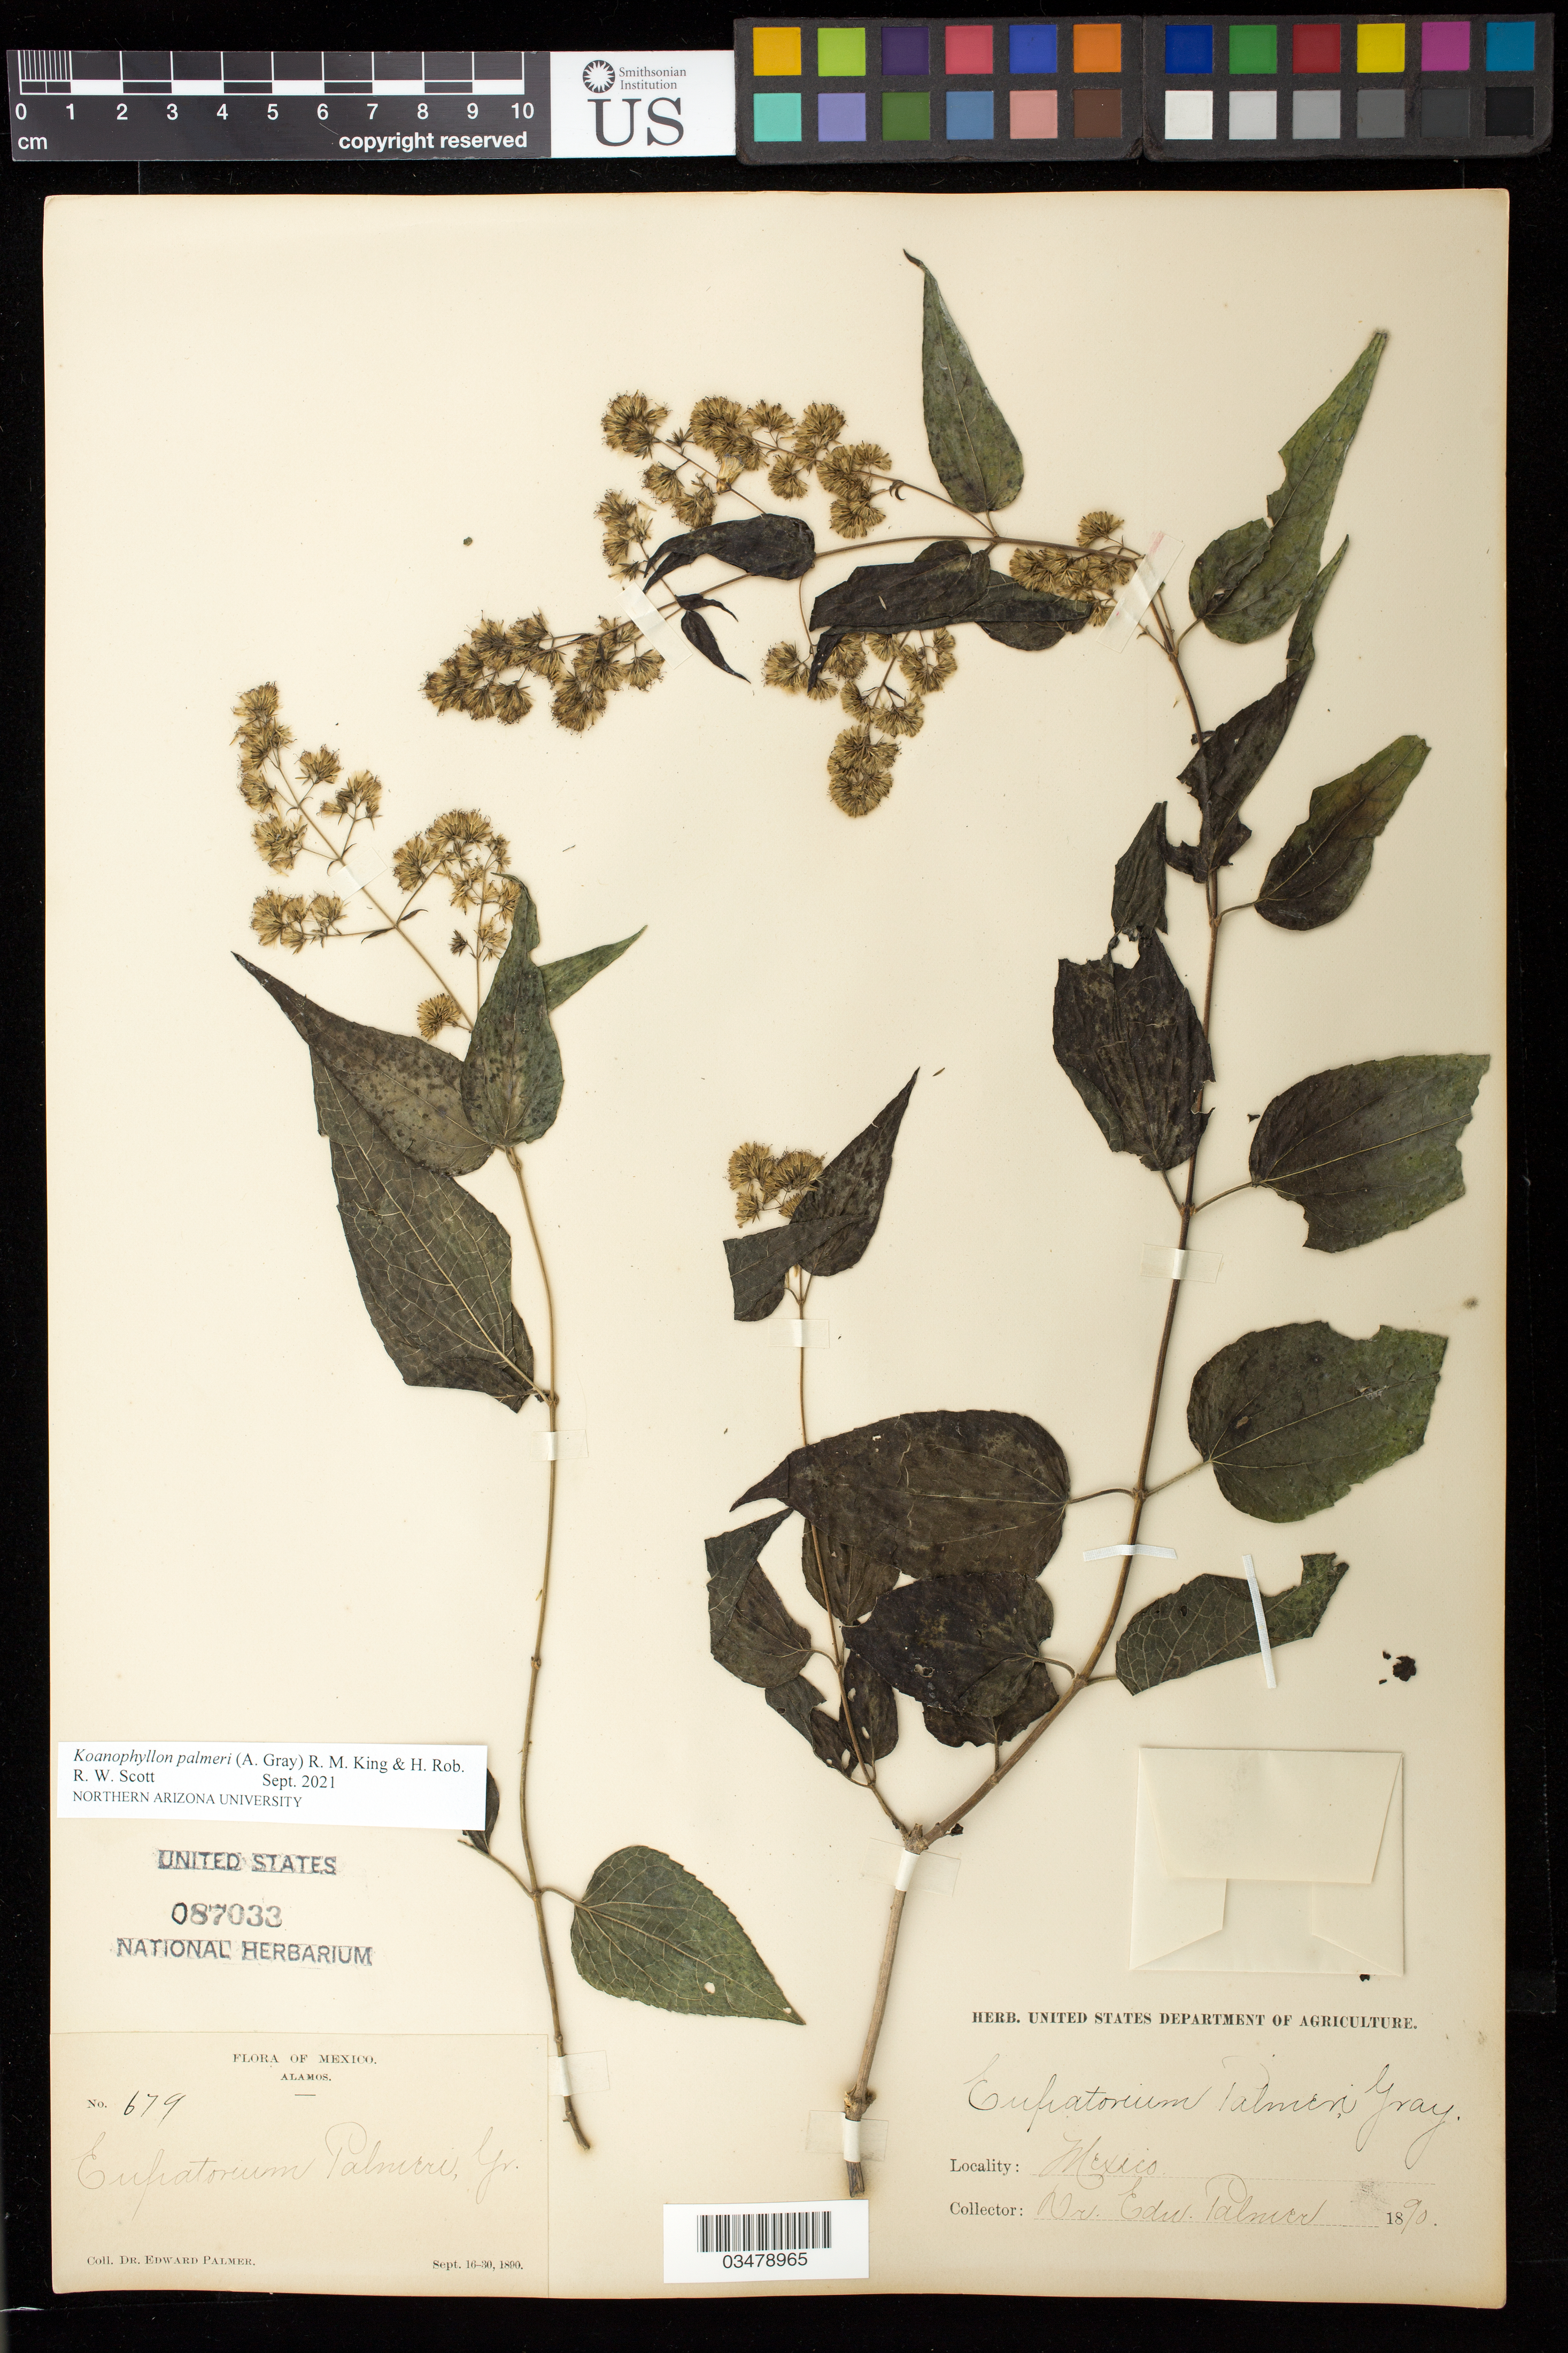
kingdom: Plantae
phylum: Tracheophyta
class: Magnoliopsida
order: Asterales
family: Asteraceae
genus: Koanophyllon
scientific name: Koanophyllon palmeri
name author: (A. Gray) R.M. King & H. Rob.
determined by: Scott, R. W.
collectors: E. Palmer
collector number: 679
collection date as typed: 16 Sep 1890 to 30 Sep 1890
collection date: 1890-09-16/1890-09-30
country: Mexico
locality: Alamos.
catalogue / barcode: US 87033